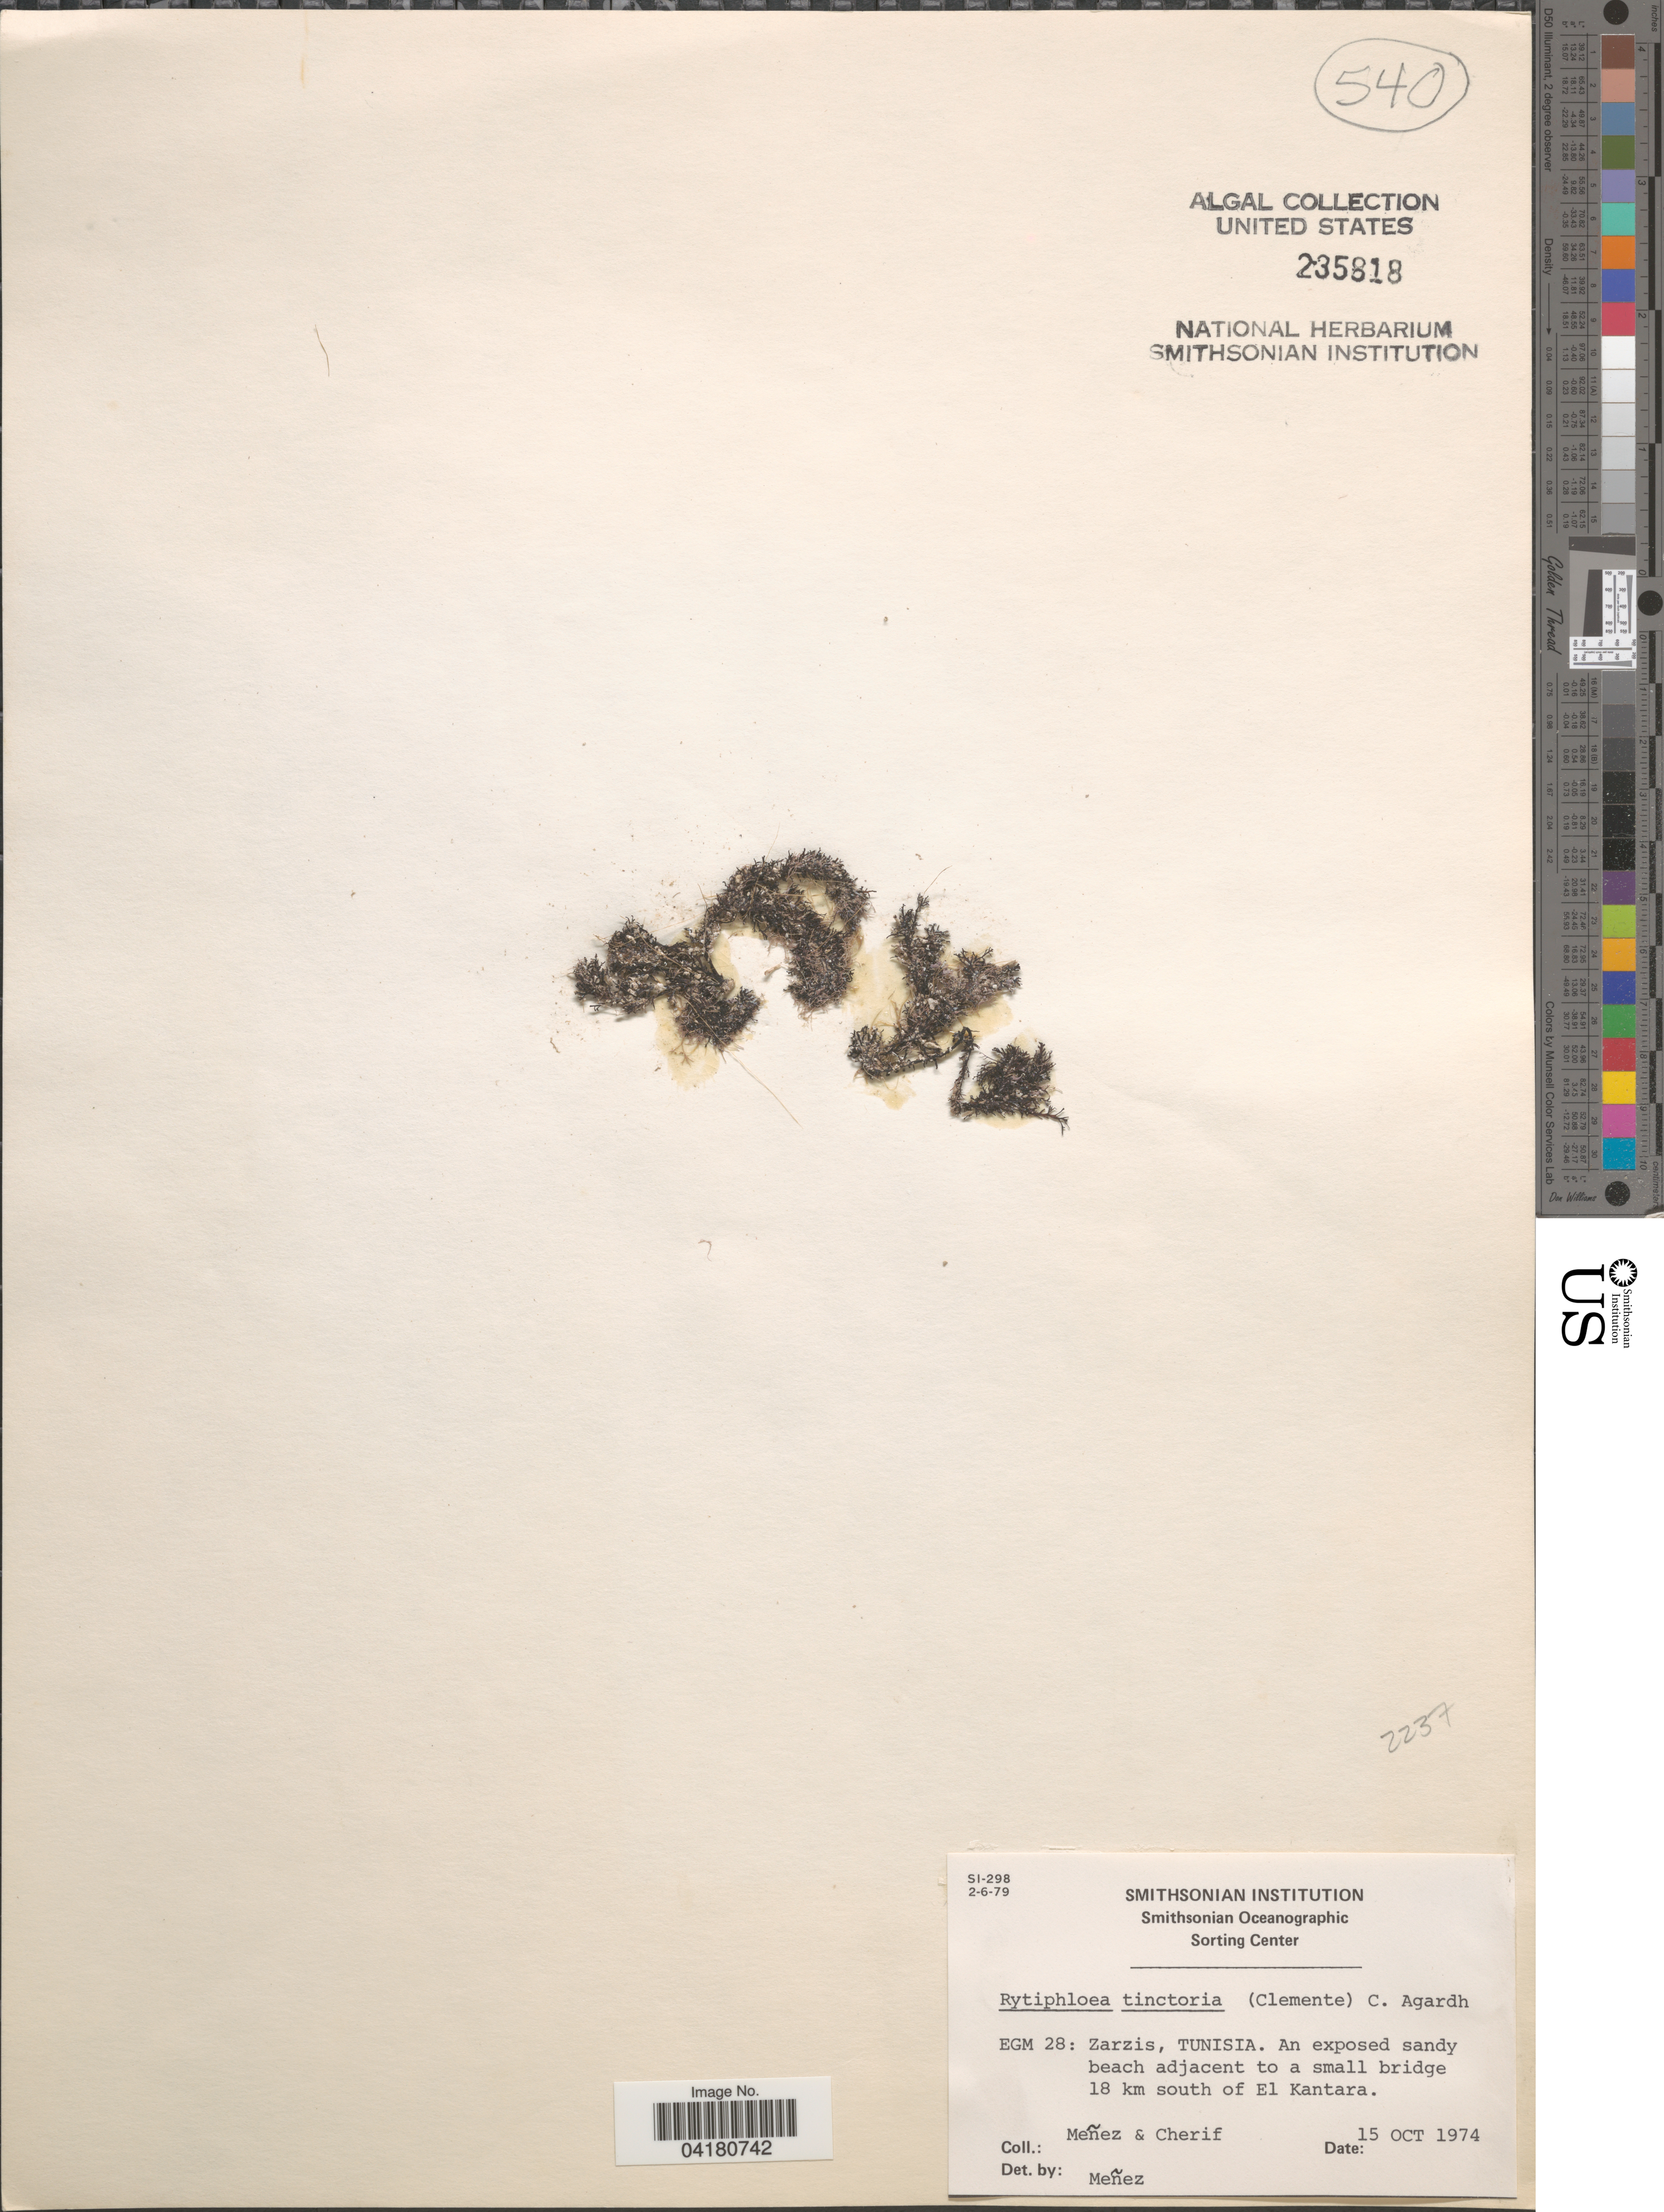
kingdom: Plantae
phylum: Rhodophyta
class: Florideophyceae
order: Ceramiales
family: Rhodomelaceae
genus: Rytiphloea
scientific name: Rytiphloea tinctoria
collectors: Menez & -. Cherif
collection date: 1974-10-15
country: Tunisia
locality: EGM 28: Zarzis. An exposed sandy beach adjacent to a small bridge 18 km south of El Kantara.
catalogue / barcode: US 235818